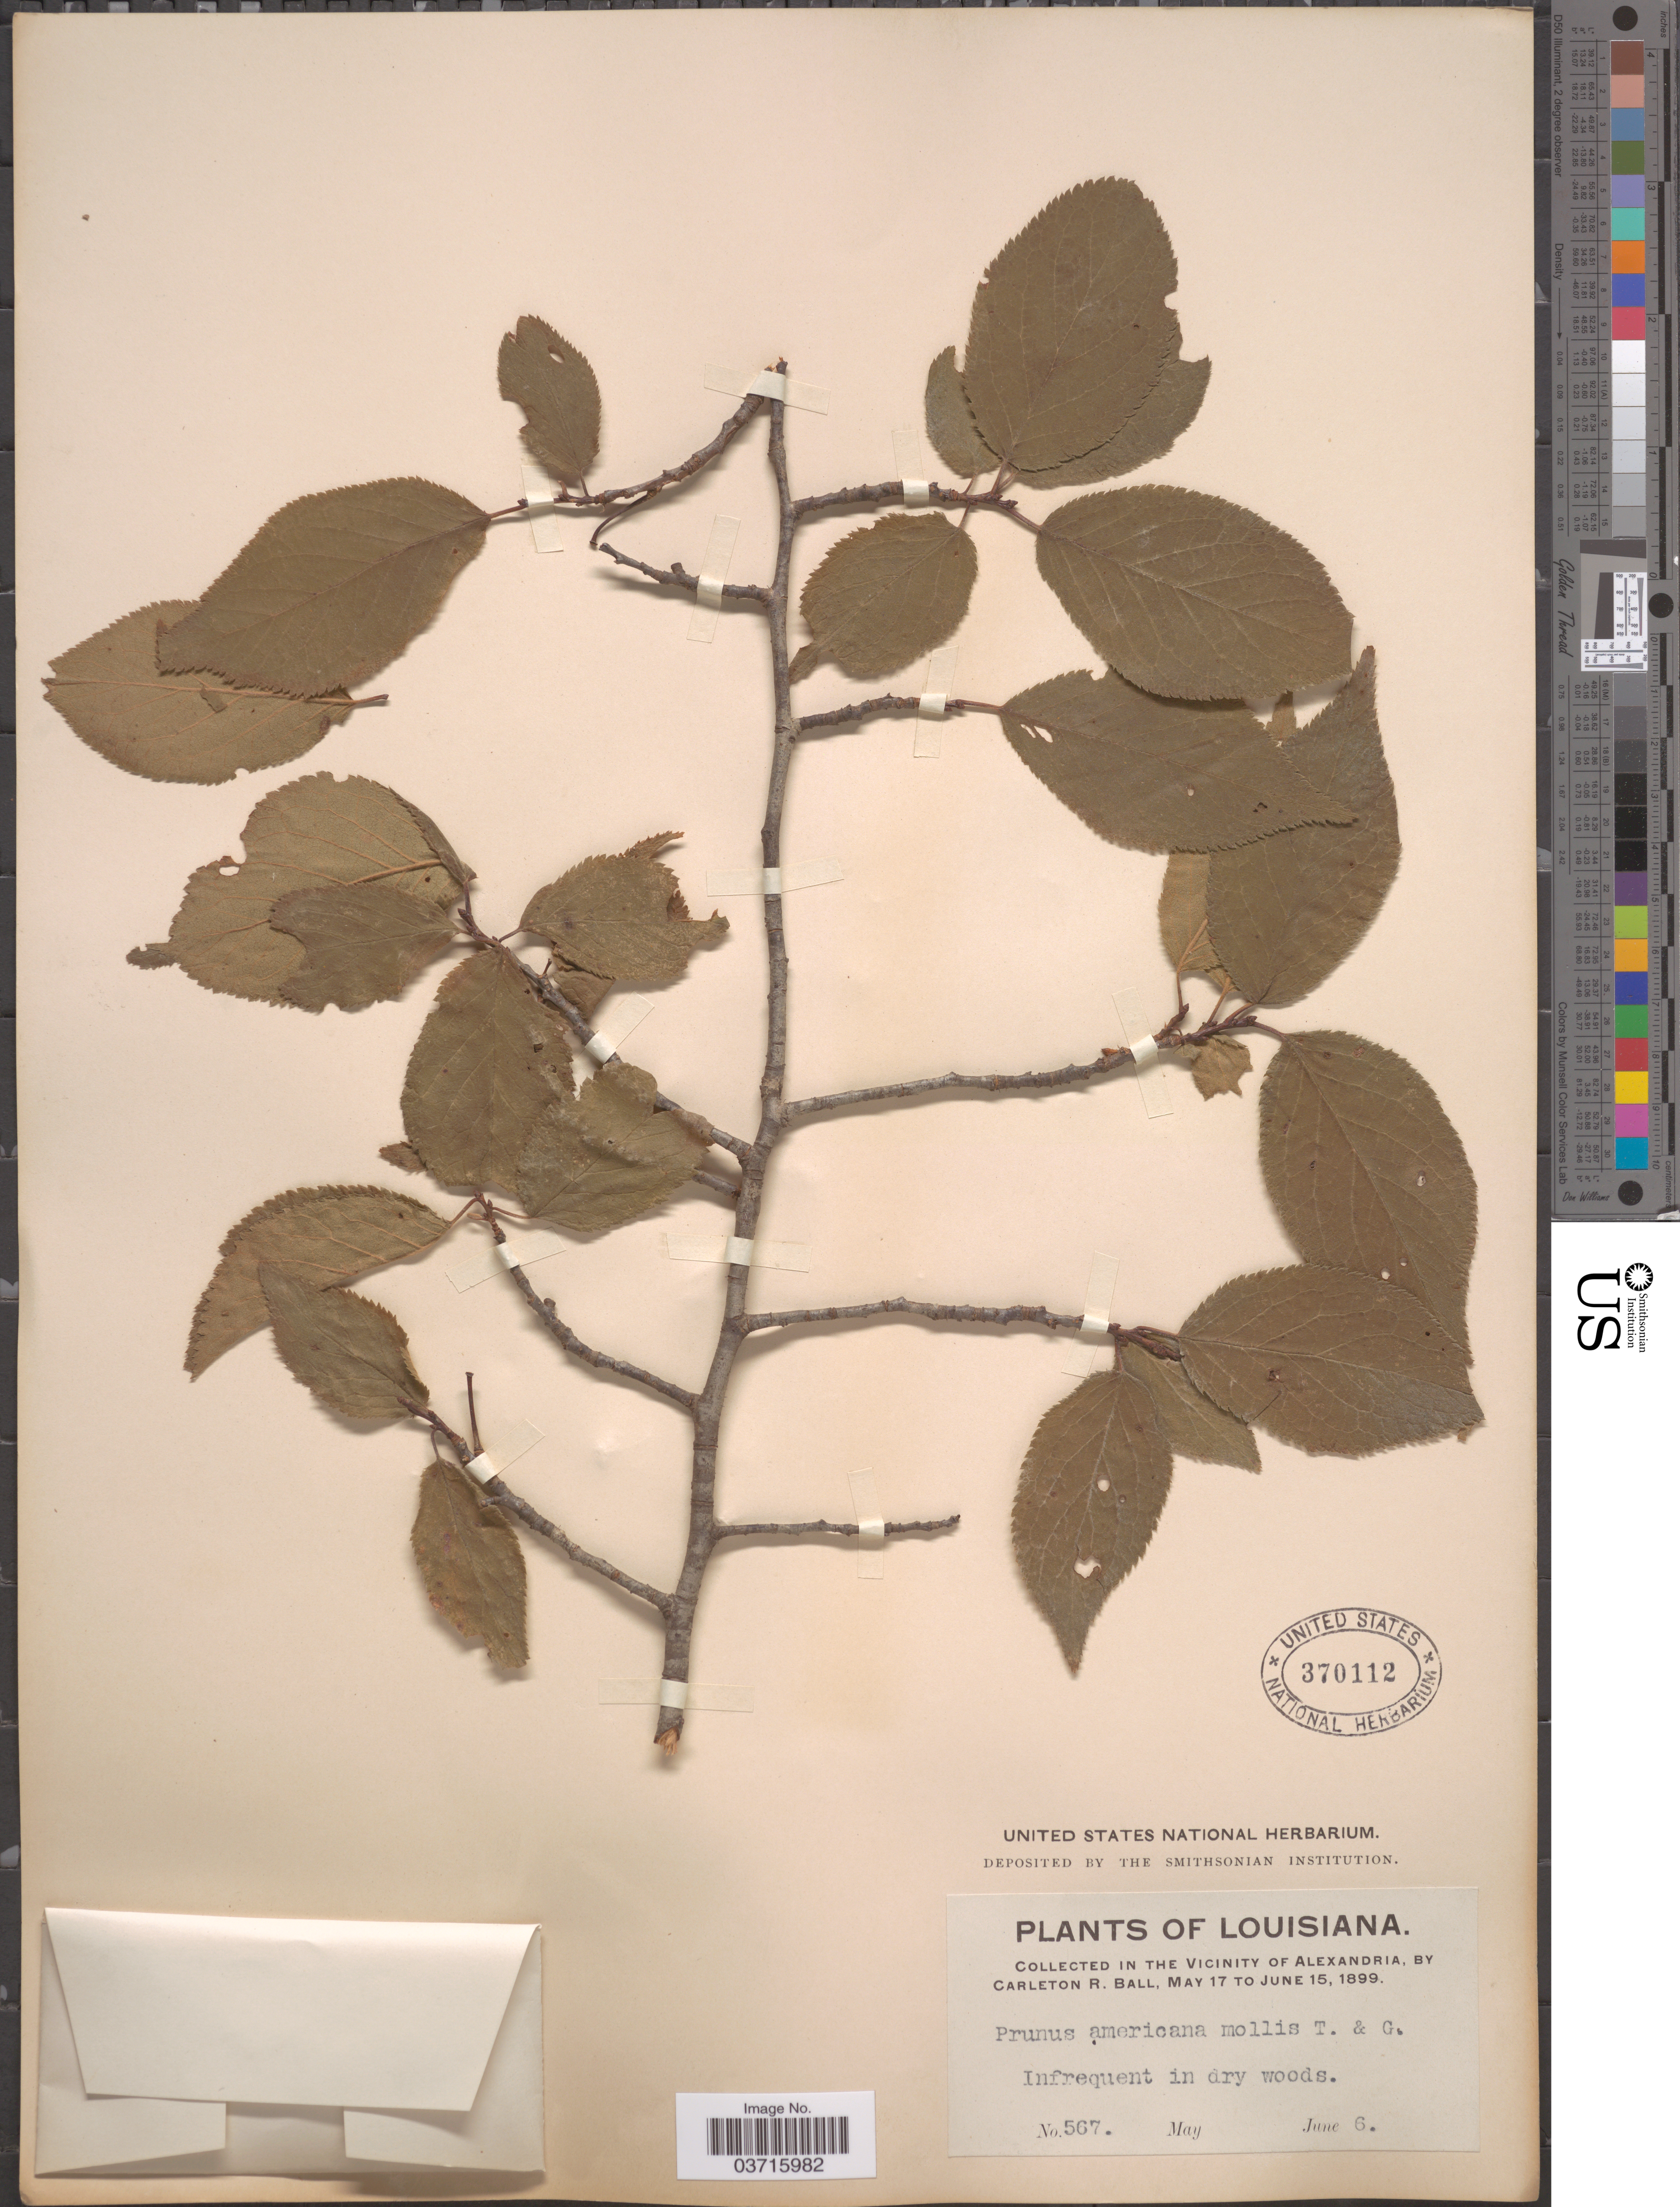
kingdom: Plantae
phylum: Tracheophyta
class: Magnoliopsida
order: Rosales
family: Rosaceae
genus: Prunus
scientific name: Prunus mexicana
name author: S. Watson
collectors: C. R. Ball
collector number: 567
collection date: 1899-06-06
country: United States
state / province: Louisiana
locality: In The Vicinity of Alexandria.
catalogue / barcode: US 370112